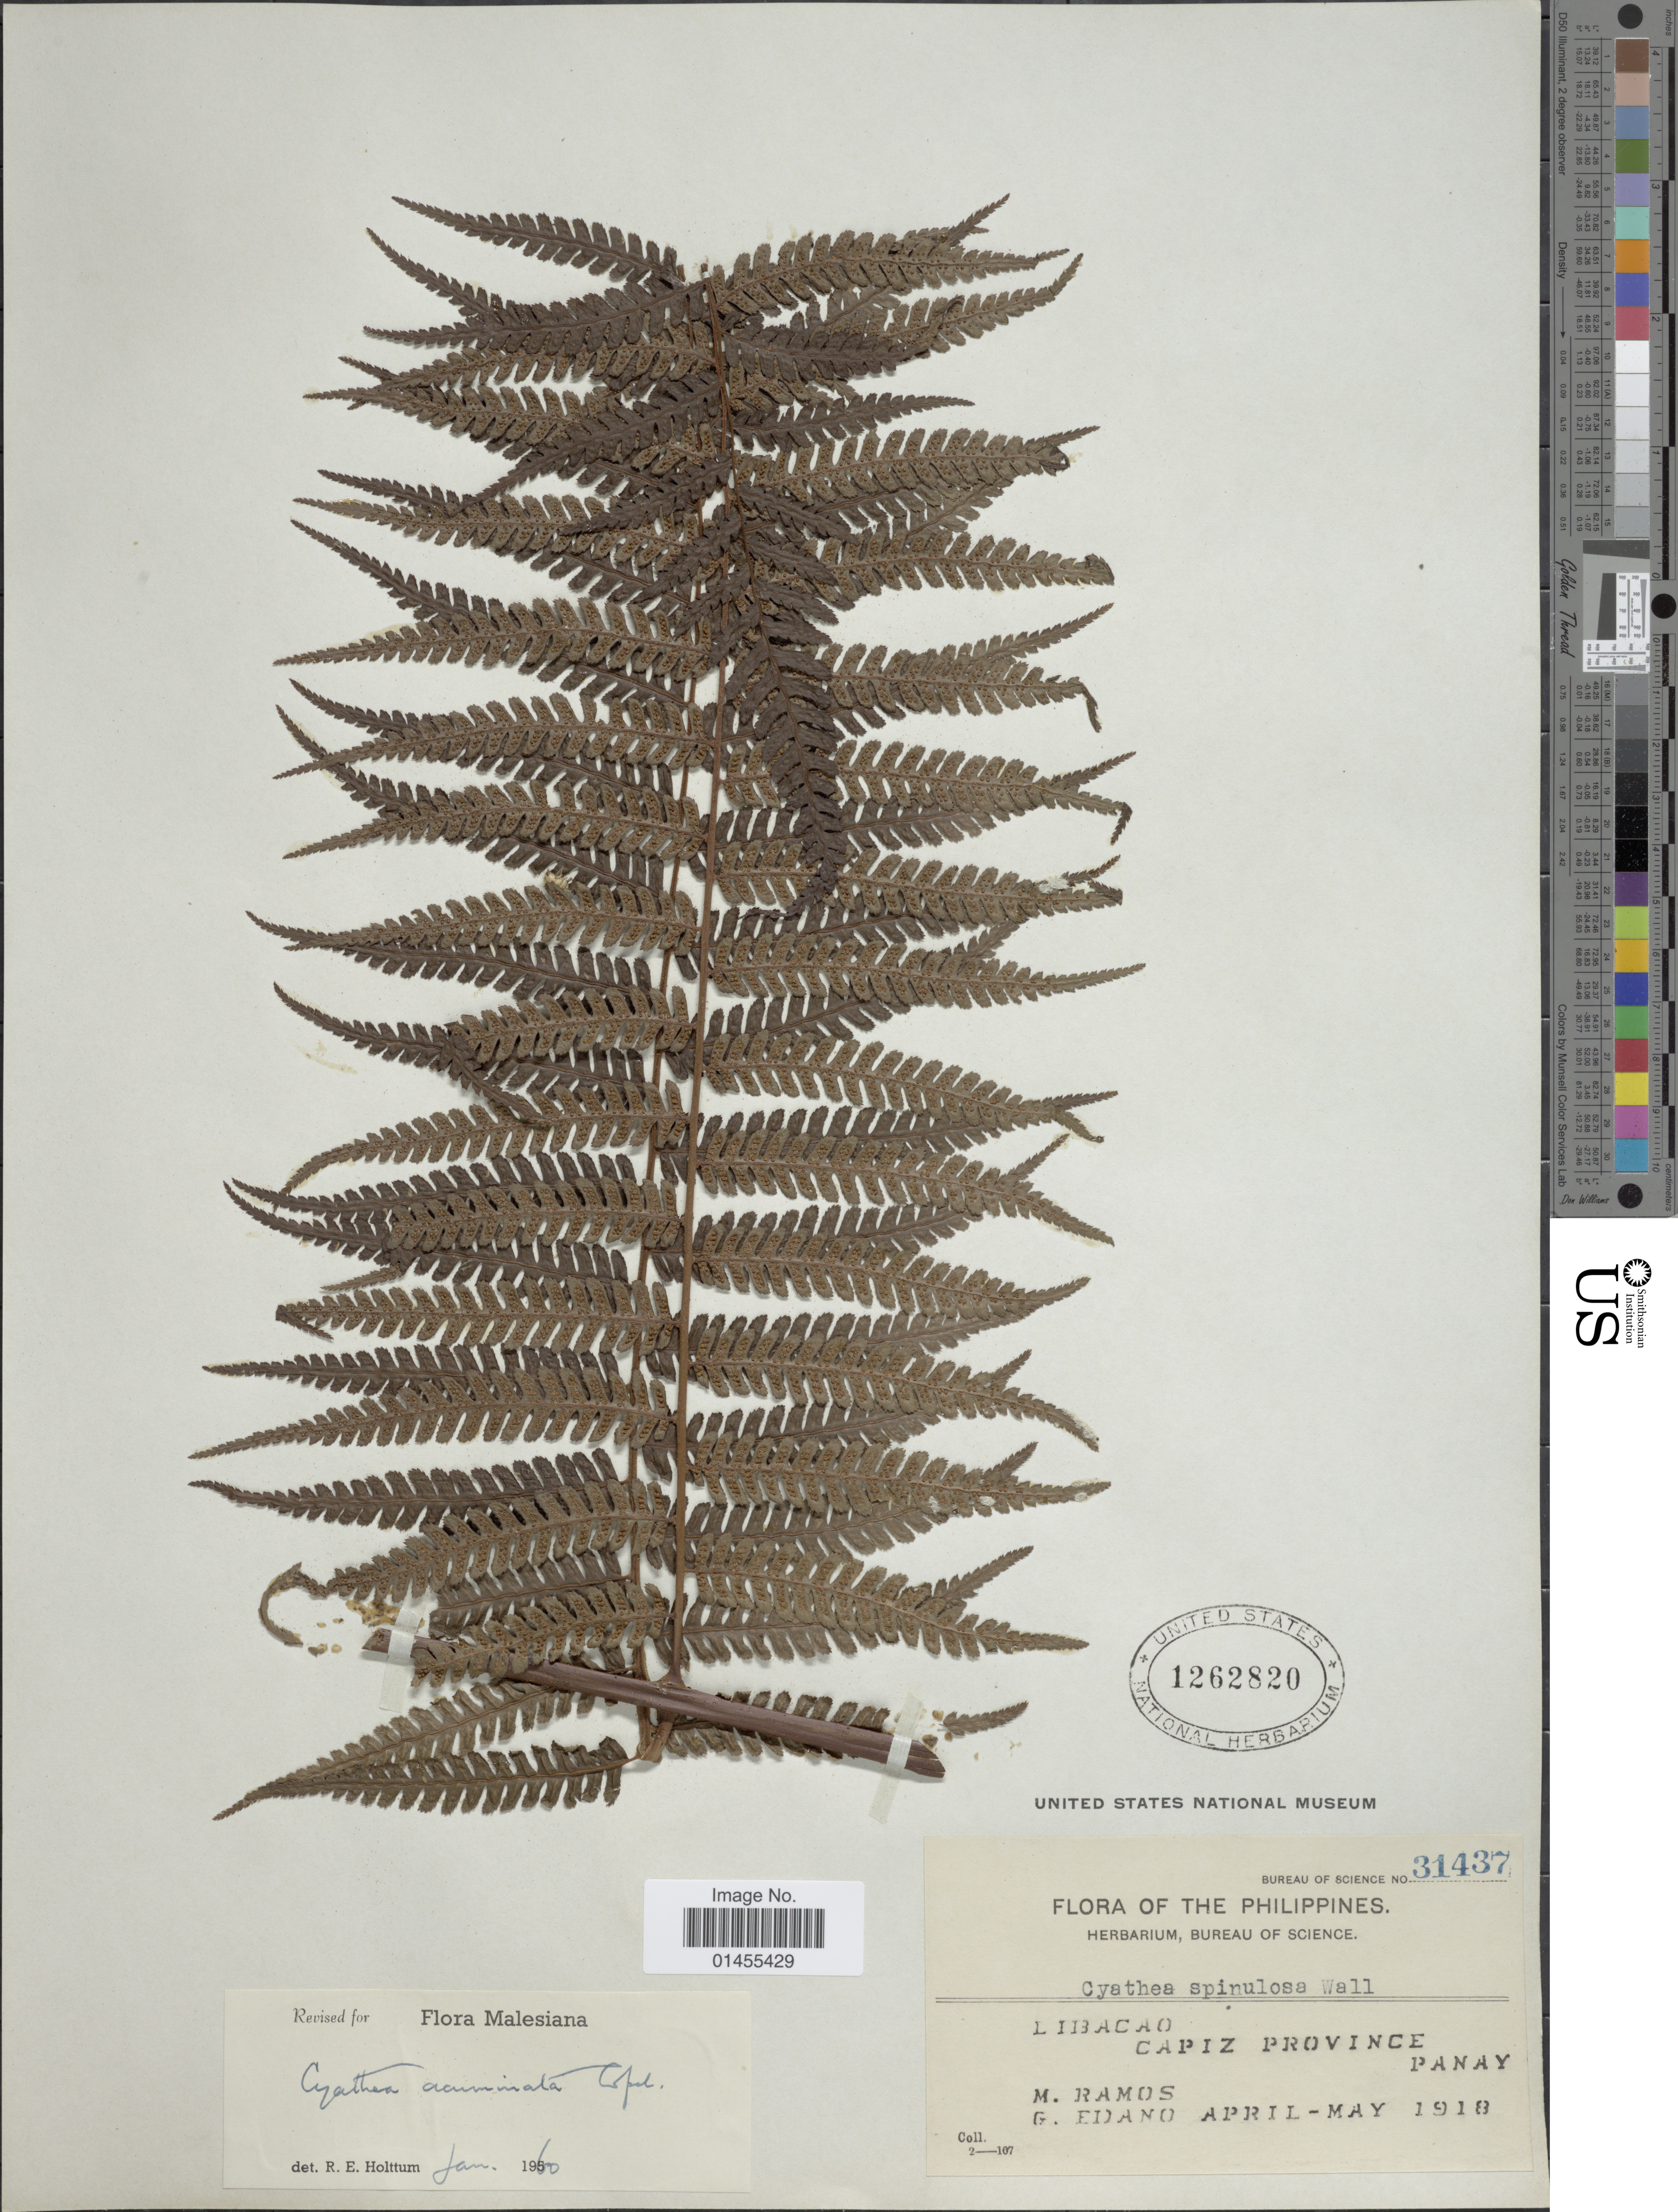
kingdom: Plantae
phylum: Tracheophyta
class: Polypodiopsida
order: Cyatheales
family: Cyatheaceae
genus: Alsophila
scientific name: Alsophila acuminata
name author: (Copel.) R.M. Tryon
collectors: M. Ramos & G. Edaño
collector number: Bureau of Science 31437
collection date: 1918-04/1918-05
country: Philippines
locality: Lihbacao, Capiz Province, Panay.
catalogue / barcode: US 1262820